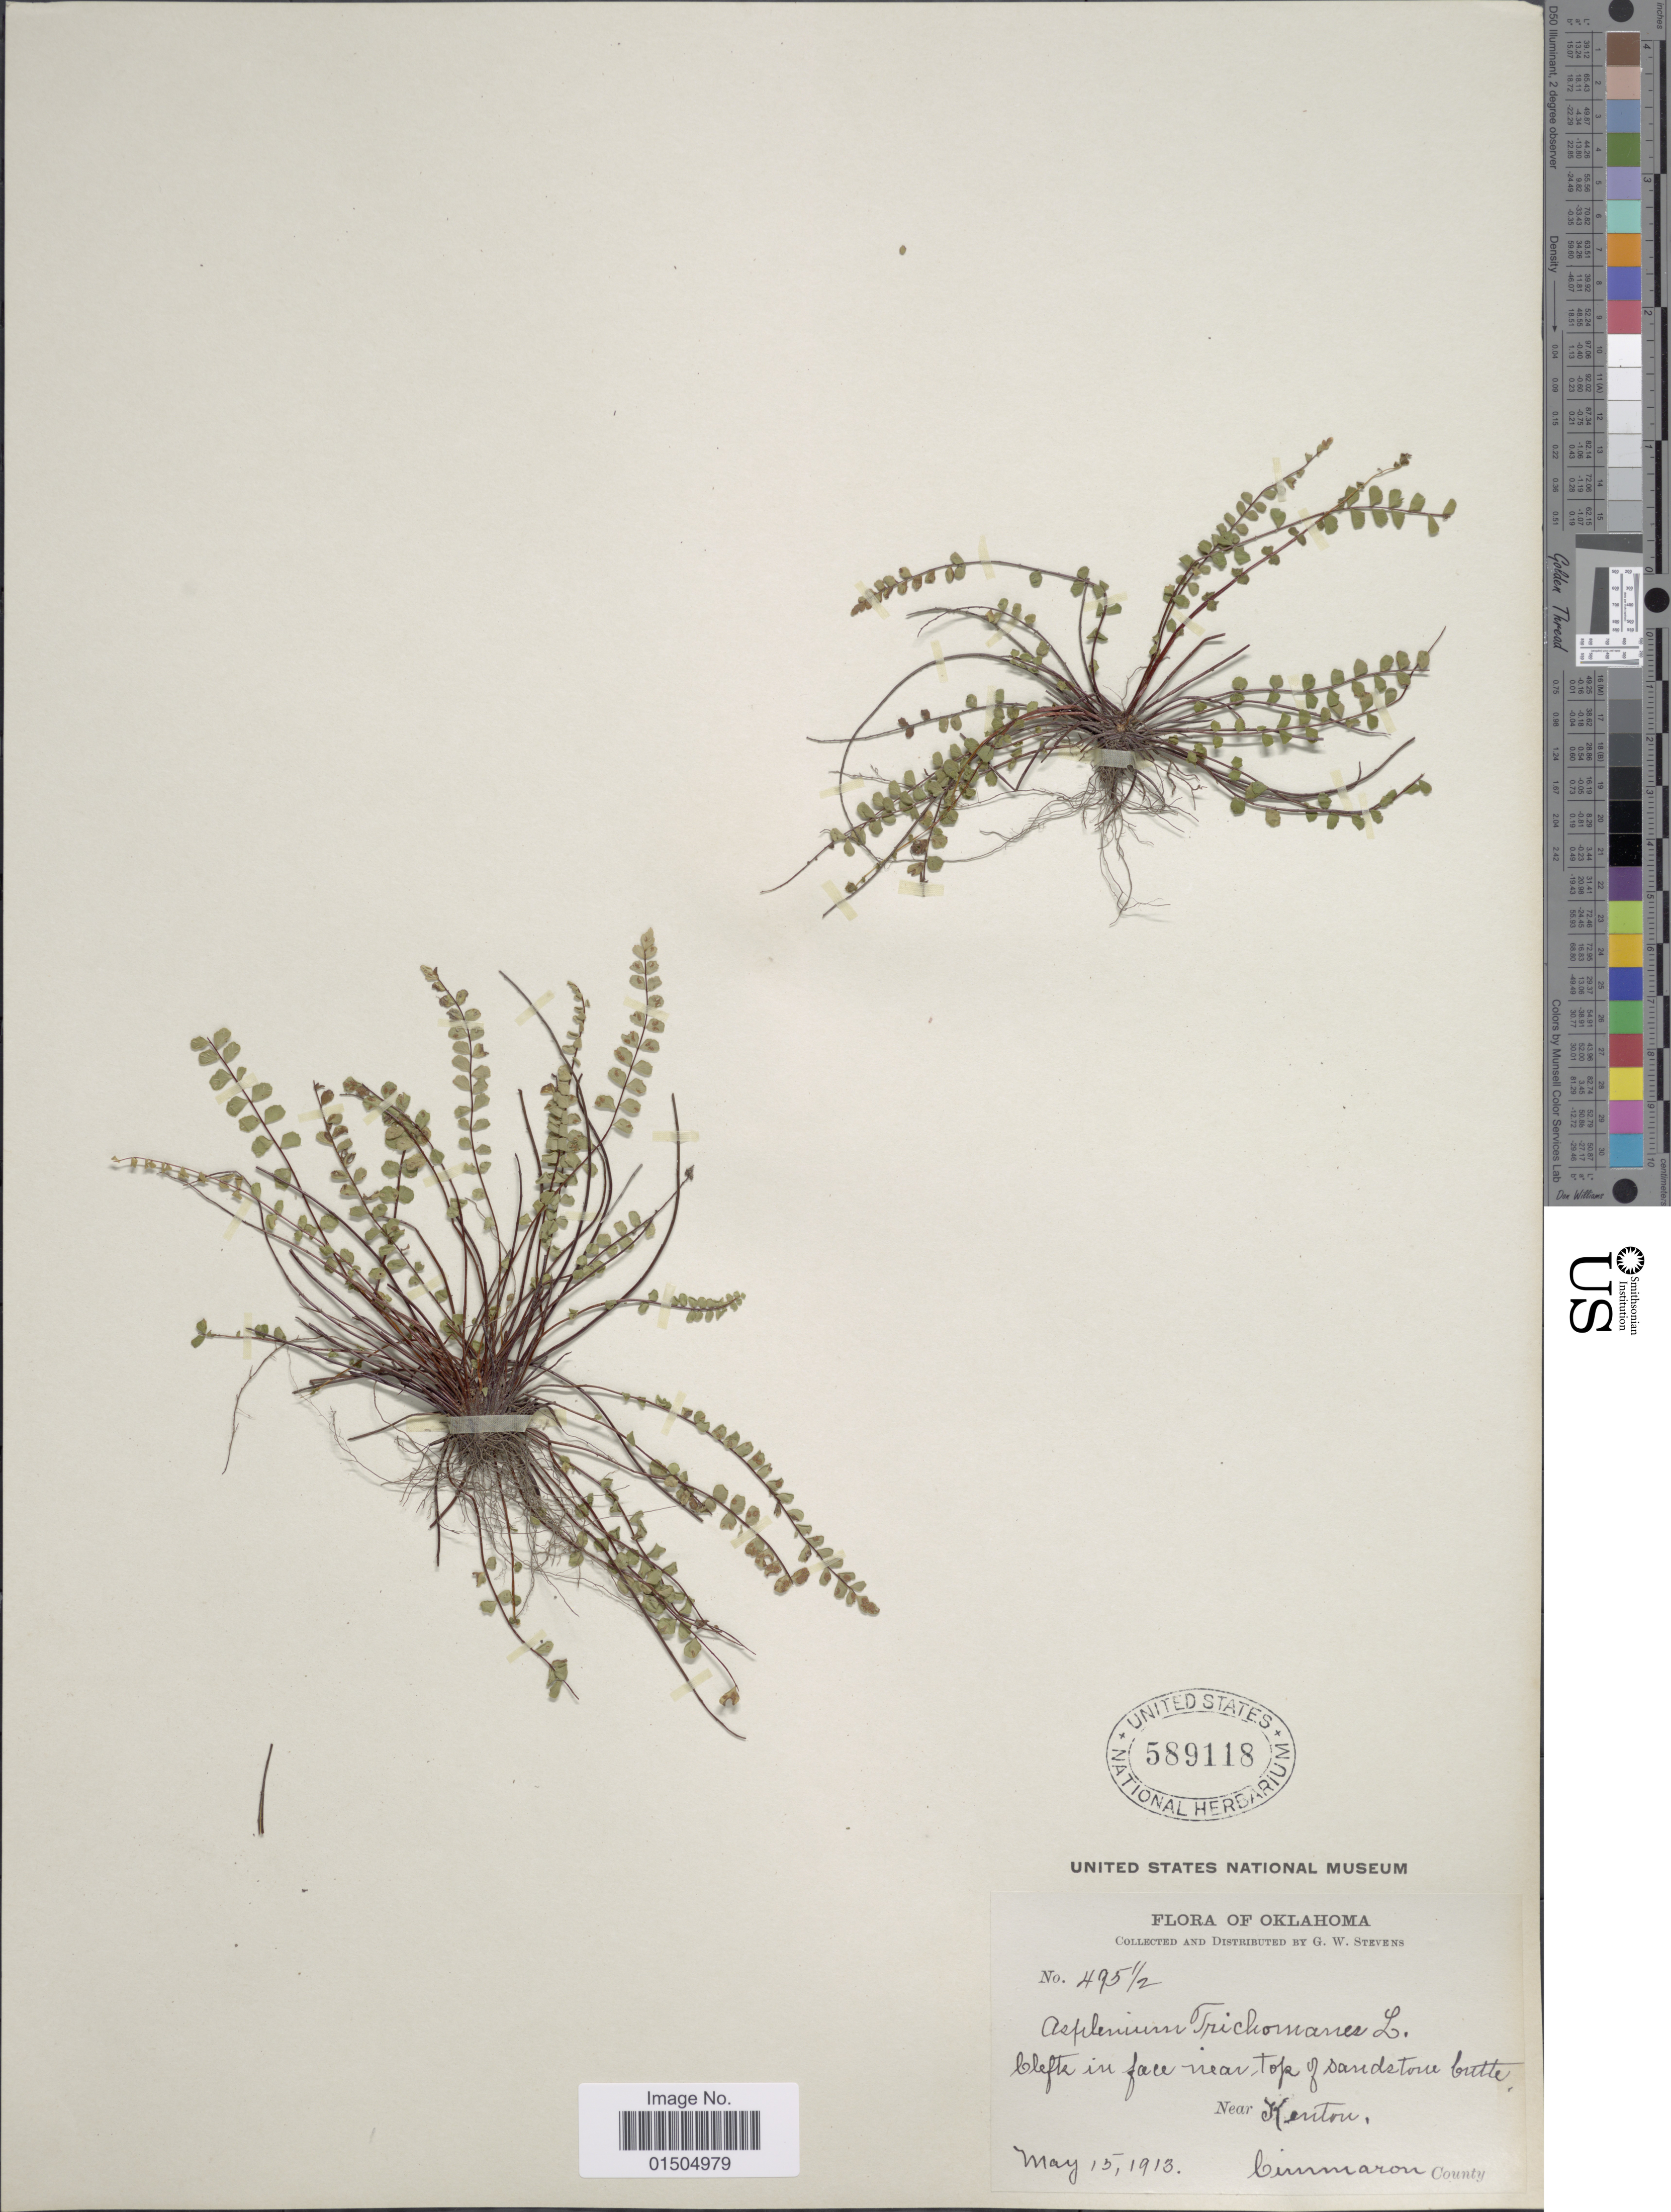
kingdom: Plantae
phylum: Tracheophyta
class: Polypodiopsida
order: Polypodiales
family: Aspleniaceae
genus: Asplenium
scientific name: Asplenium trichomanes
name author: L.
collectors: G. W. Stevens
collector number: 495½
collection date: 1913-05-15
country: United States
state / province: Oklahoma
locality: Clefts in face near top of sandstone butte, near Kenton. Cinmaron County.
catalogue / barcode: US 589118